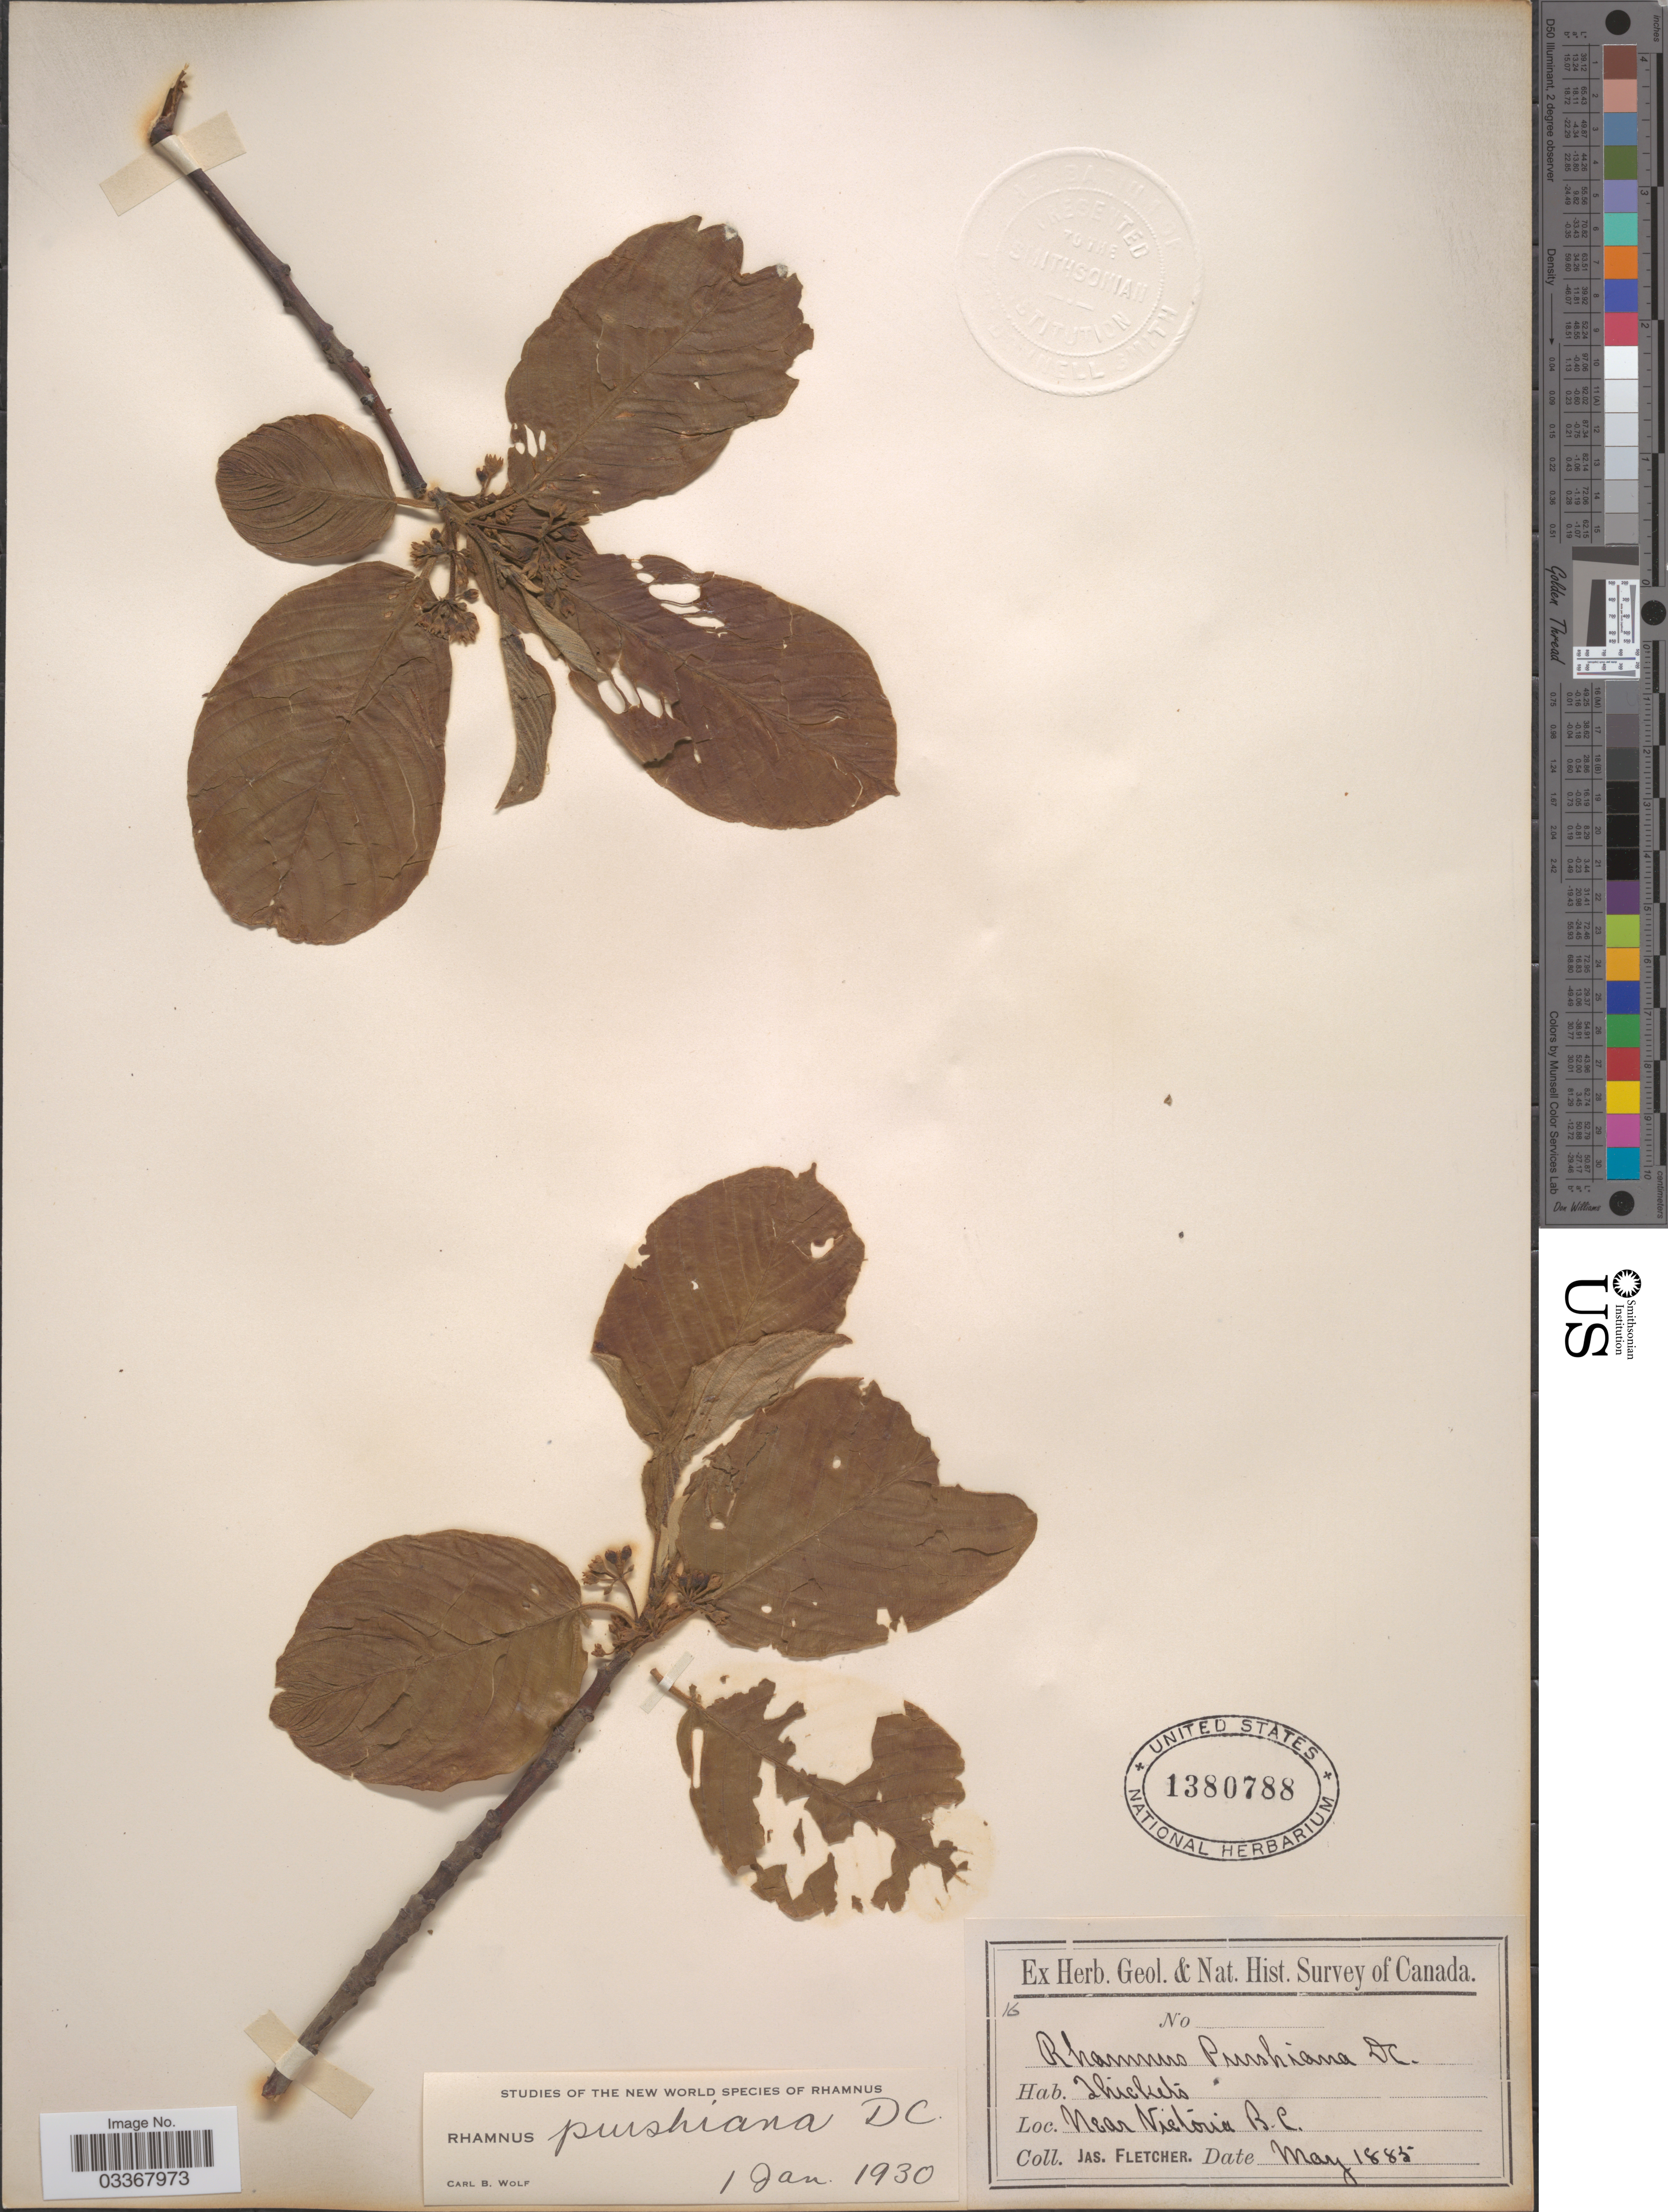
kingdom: Plantae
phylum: Tracheophyta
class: Magnoliopsida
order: Rosales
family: Rhamnaceae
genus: Frangula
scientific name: Frangula purshiana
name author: (DC.) A. Gray ex J.G. Cooper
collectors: J. Fletcher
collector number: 16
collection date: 1885-05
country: Canada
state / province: British Columbia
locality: Near Victoria.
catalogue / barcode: US 1380788